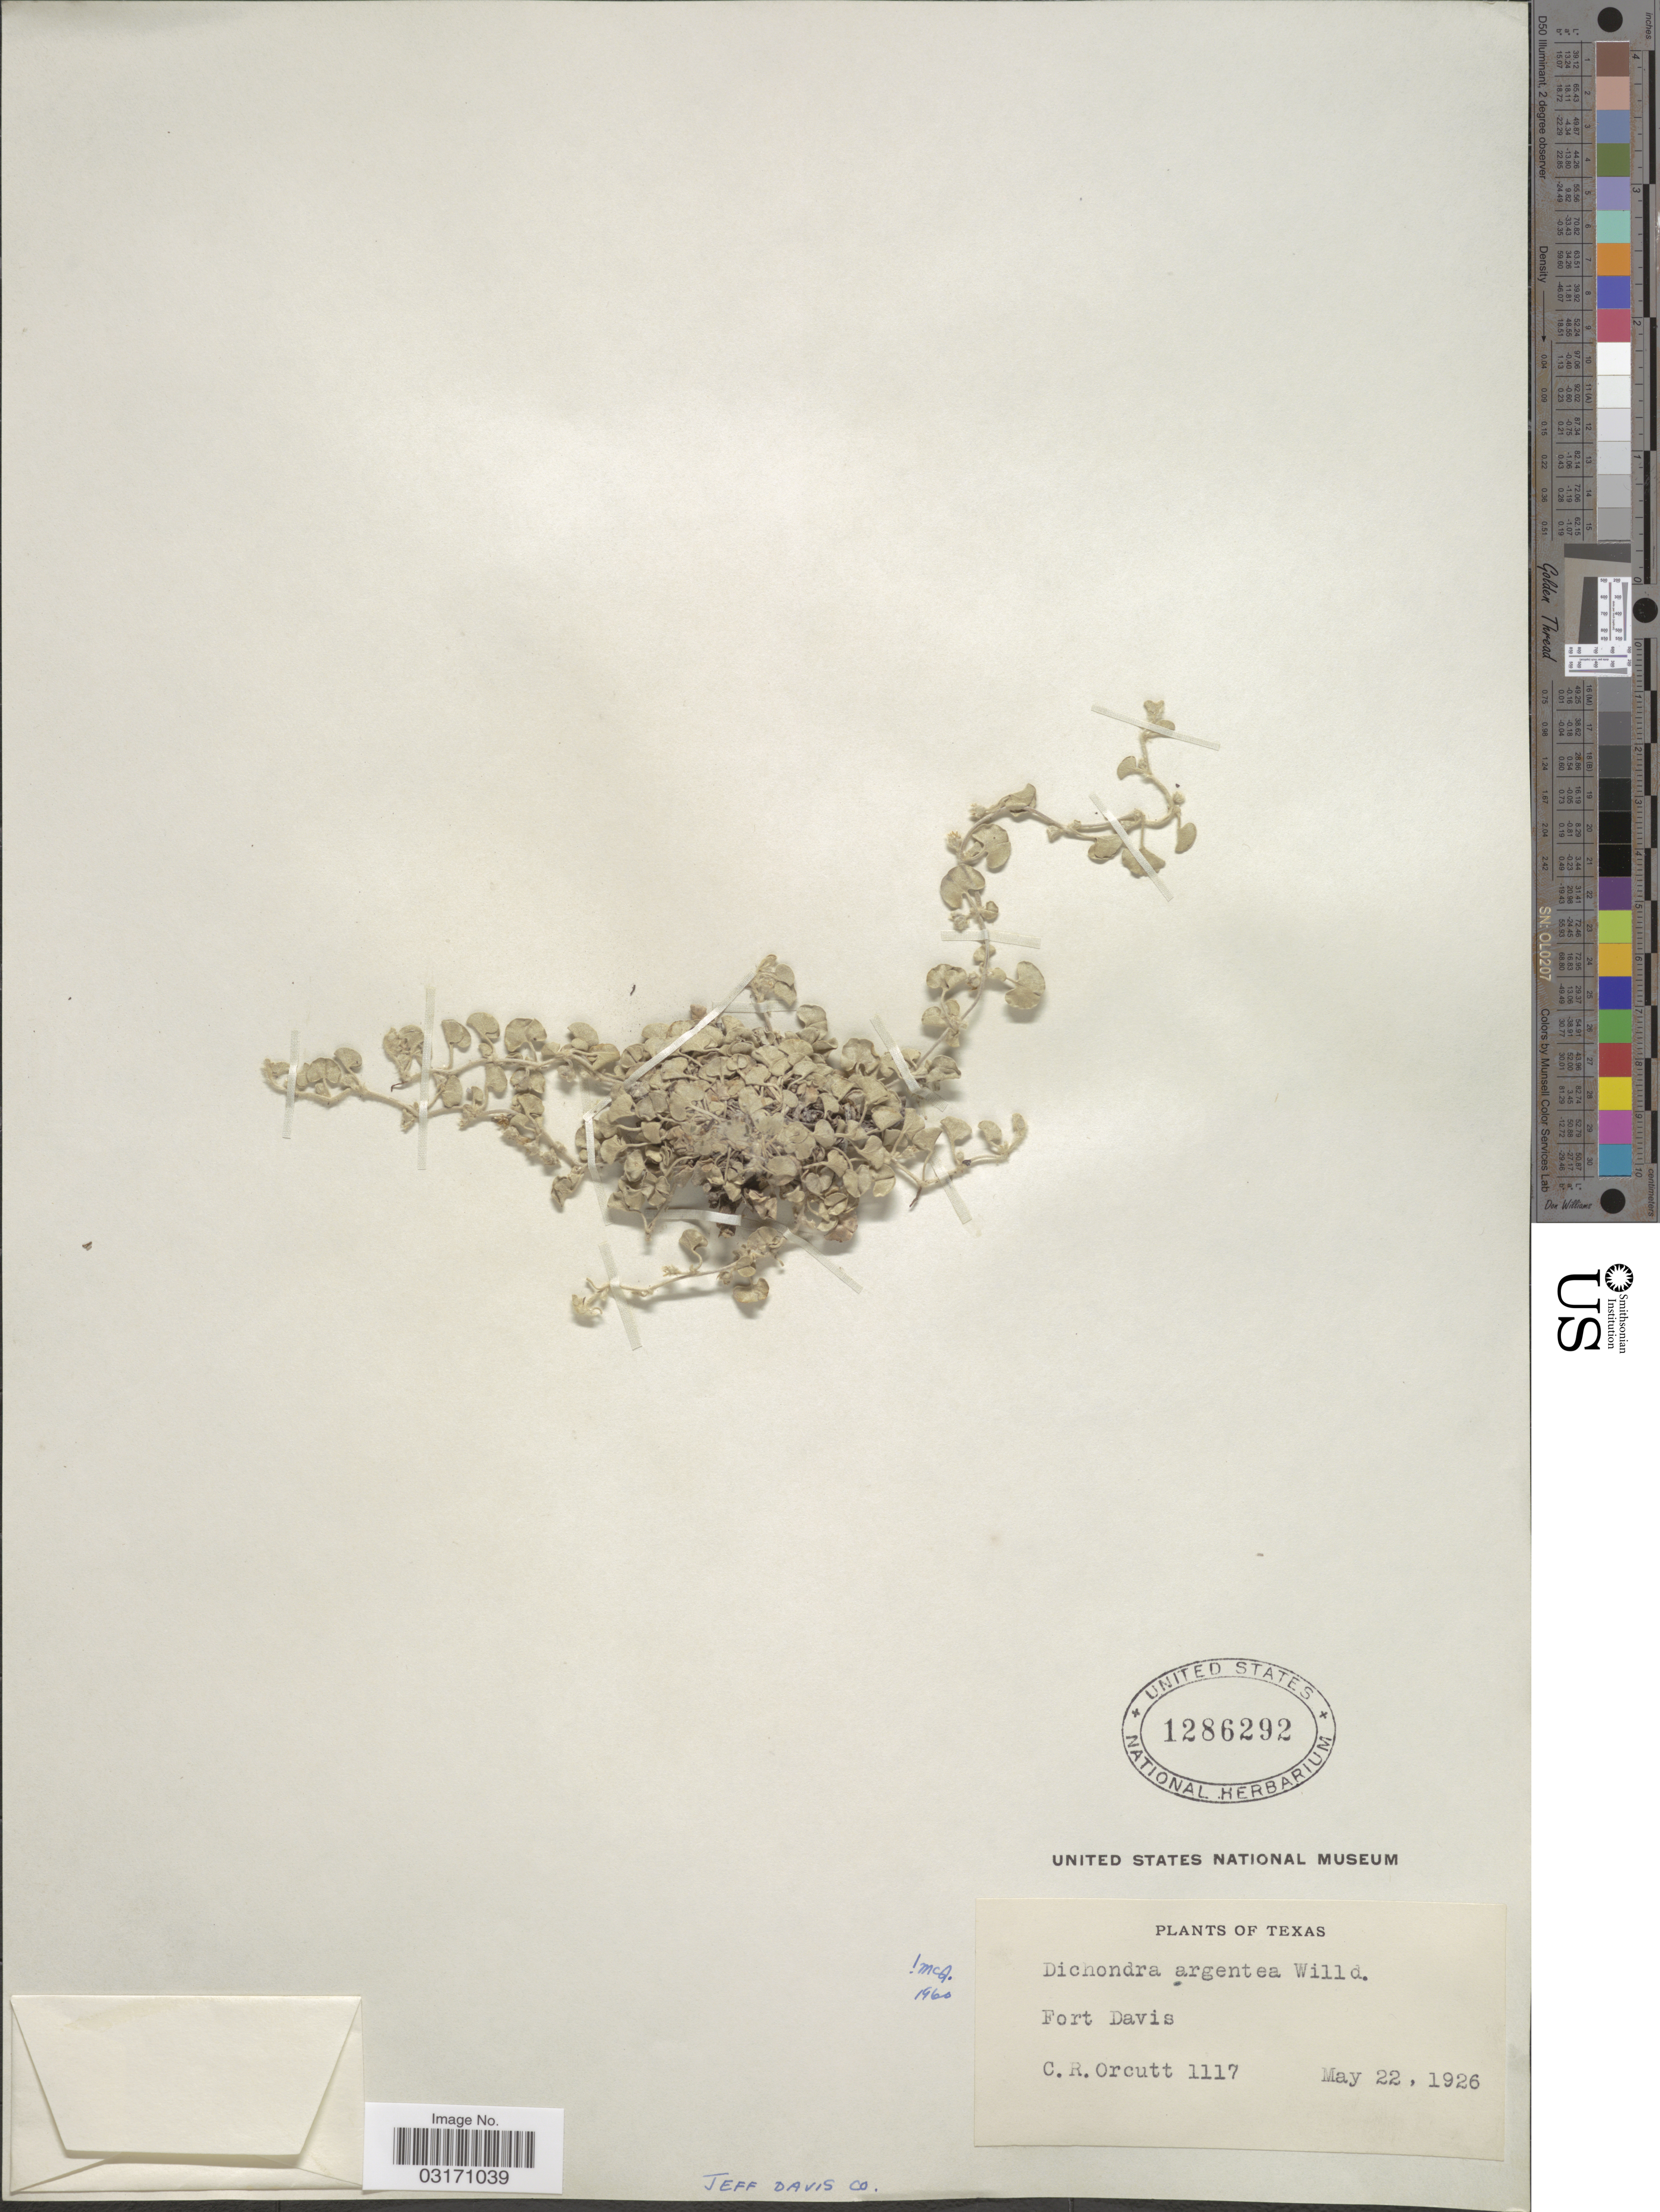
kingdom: Plantae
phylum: Tracheophyta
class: Magnoliopsida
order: Solanales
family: Convolvulaceae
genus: Dichondra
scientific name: Dichondra argentea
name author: Humb. & Bonpl. ex Willd.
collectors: C. R. Orcutt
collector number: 1117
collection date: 1926-05-22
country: United States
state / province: Texas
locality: Fort Davis. Jeff Davis Co.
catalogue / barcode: US 1286292